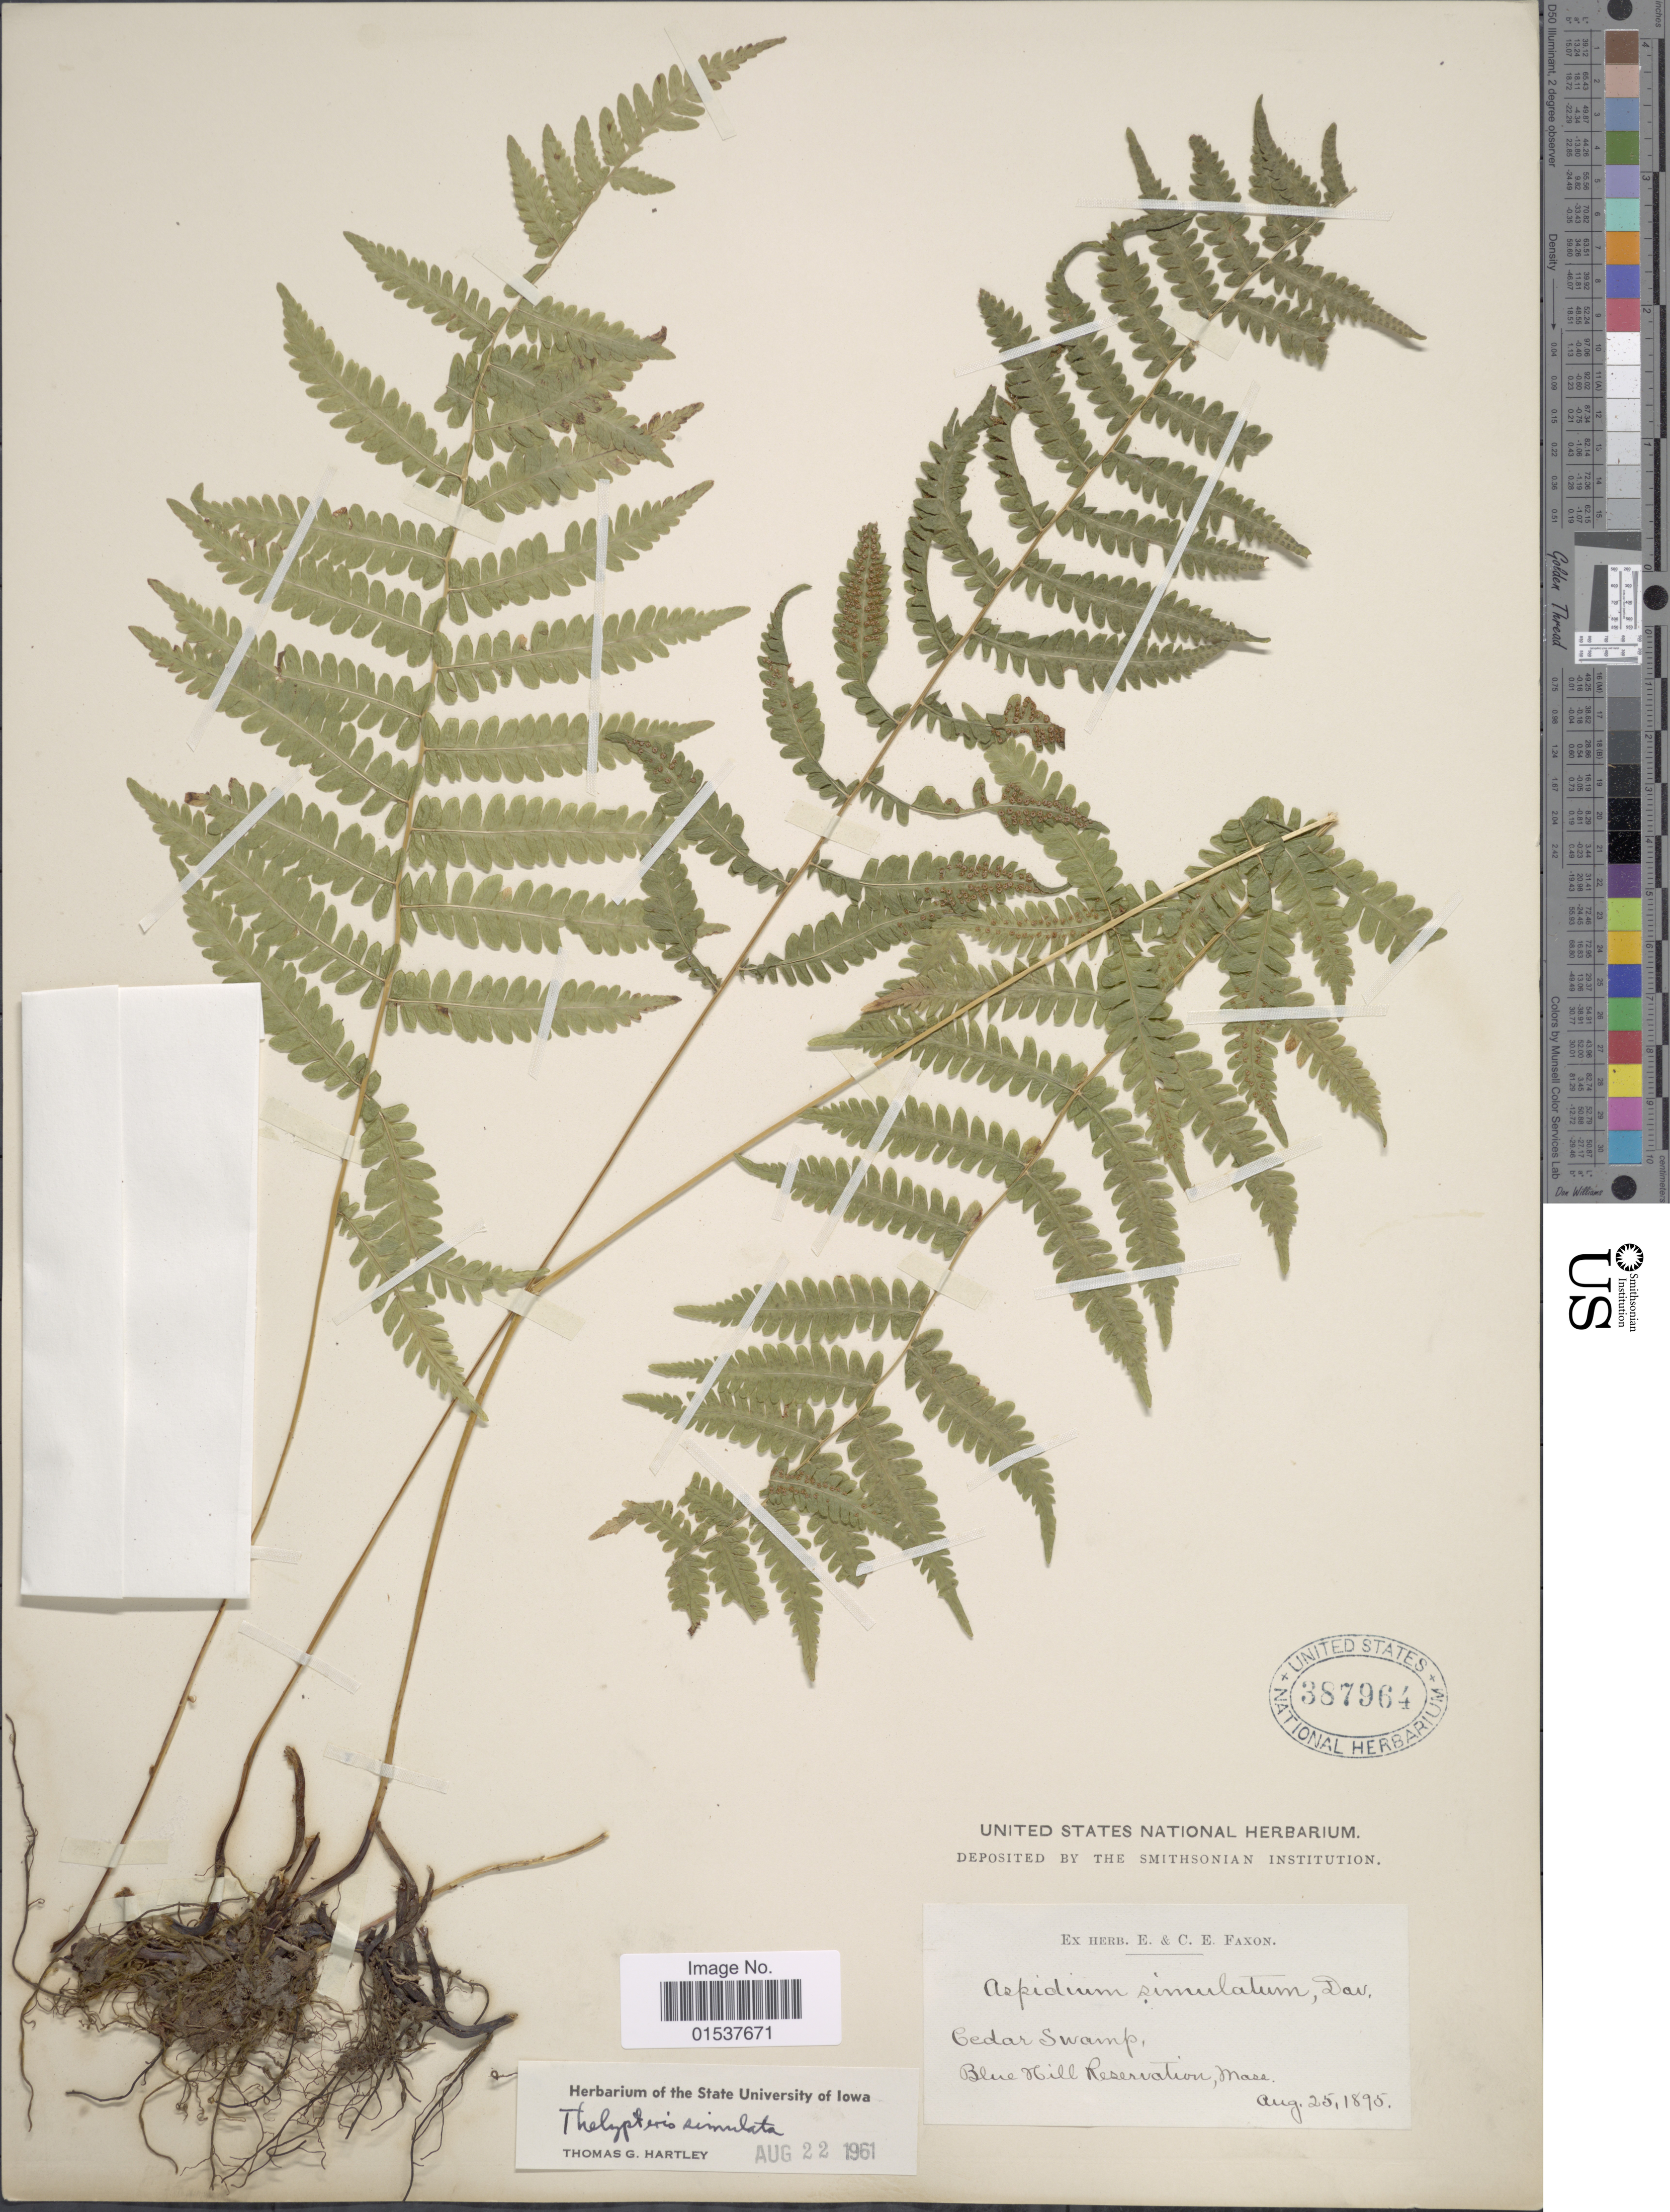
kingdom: Plantae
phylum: Tracheophyta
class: Polypodiopsida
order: Polypodiales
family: Thelypteridaceae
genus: Parathelypteris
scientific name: Parathelypteris simulata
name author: (Davenp.) Holttum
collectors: ex herb. E. & C.E. Faxon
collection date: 1895-08-25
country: United States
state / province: Massachusetts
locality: Cedar Swamp, Blue Hill Reservation, Mass.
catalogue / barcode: US 387964